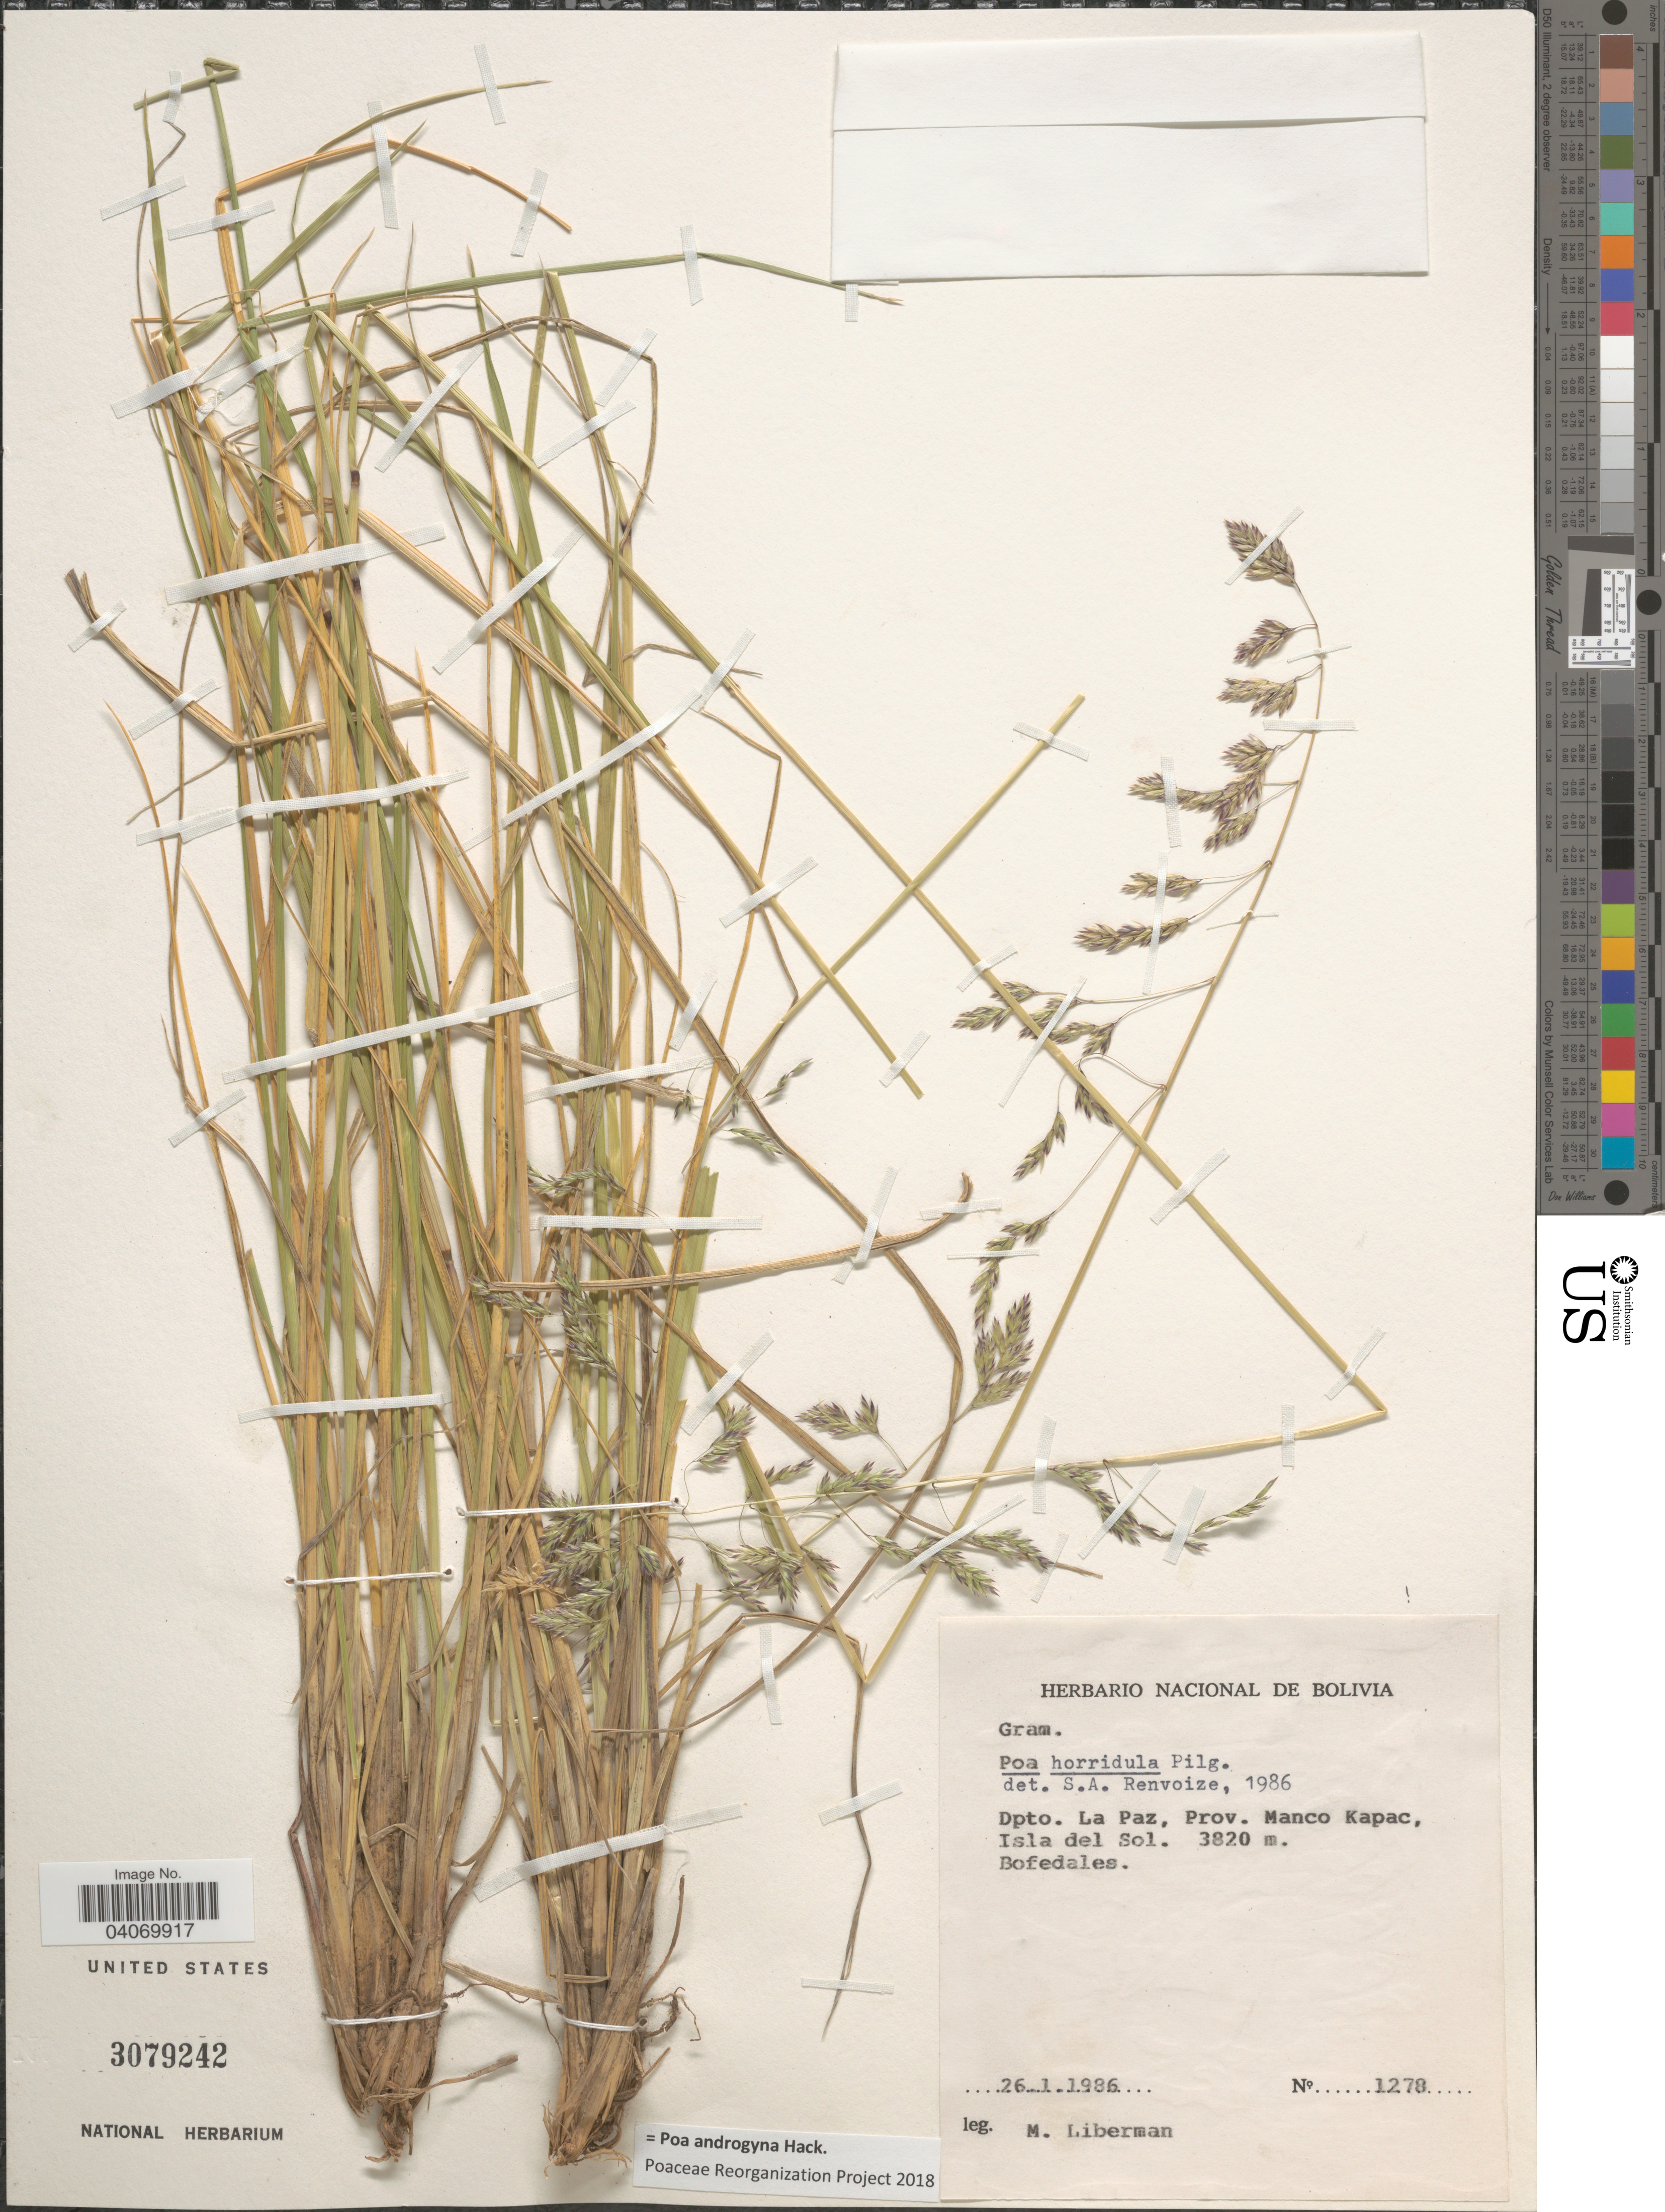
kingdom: Plantae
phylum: Tracheophyta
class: Liliopsida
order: Poales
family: Poaceae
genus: Poa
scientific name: Poa androgyna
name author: Hack.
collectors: M. Liberman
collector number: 1278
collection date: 1986-01-26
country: Bolivia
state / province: La Paz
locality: Dpto. La Paz, Prov. Manco Kapac, Isla del Sol.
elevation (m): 3820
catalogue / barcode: US 3079242